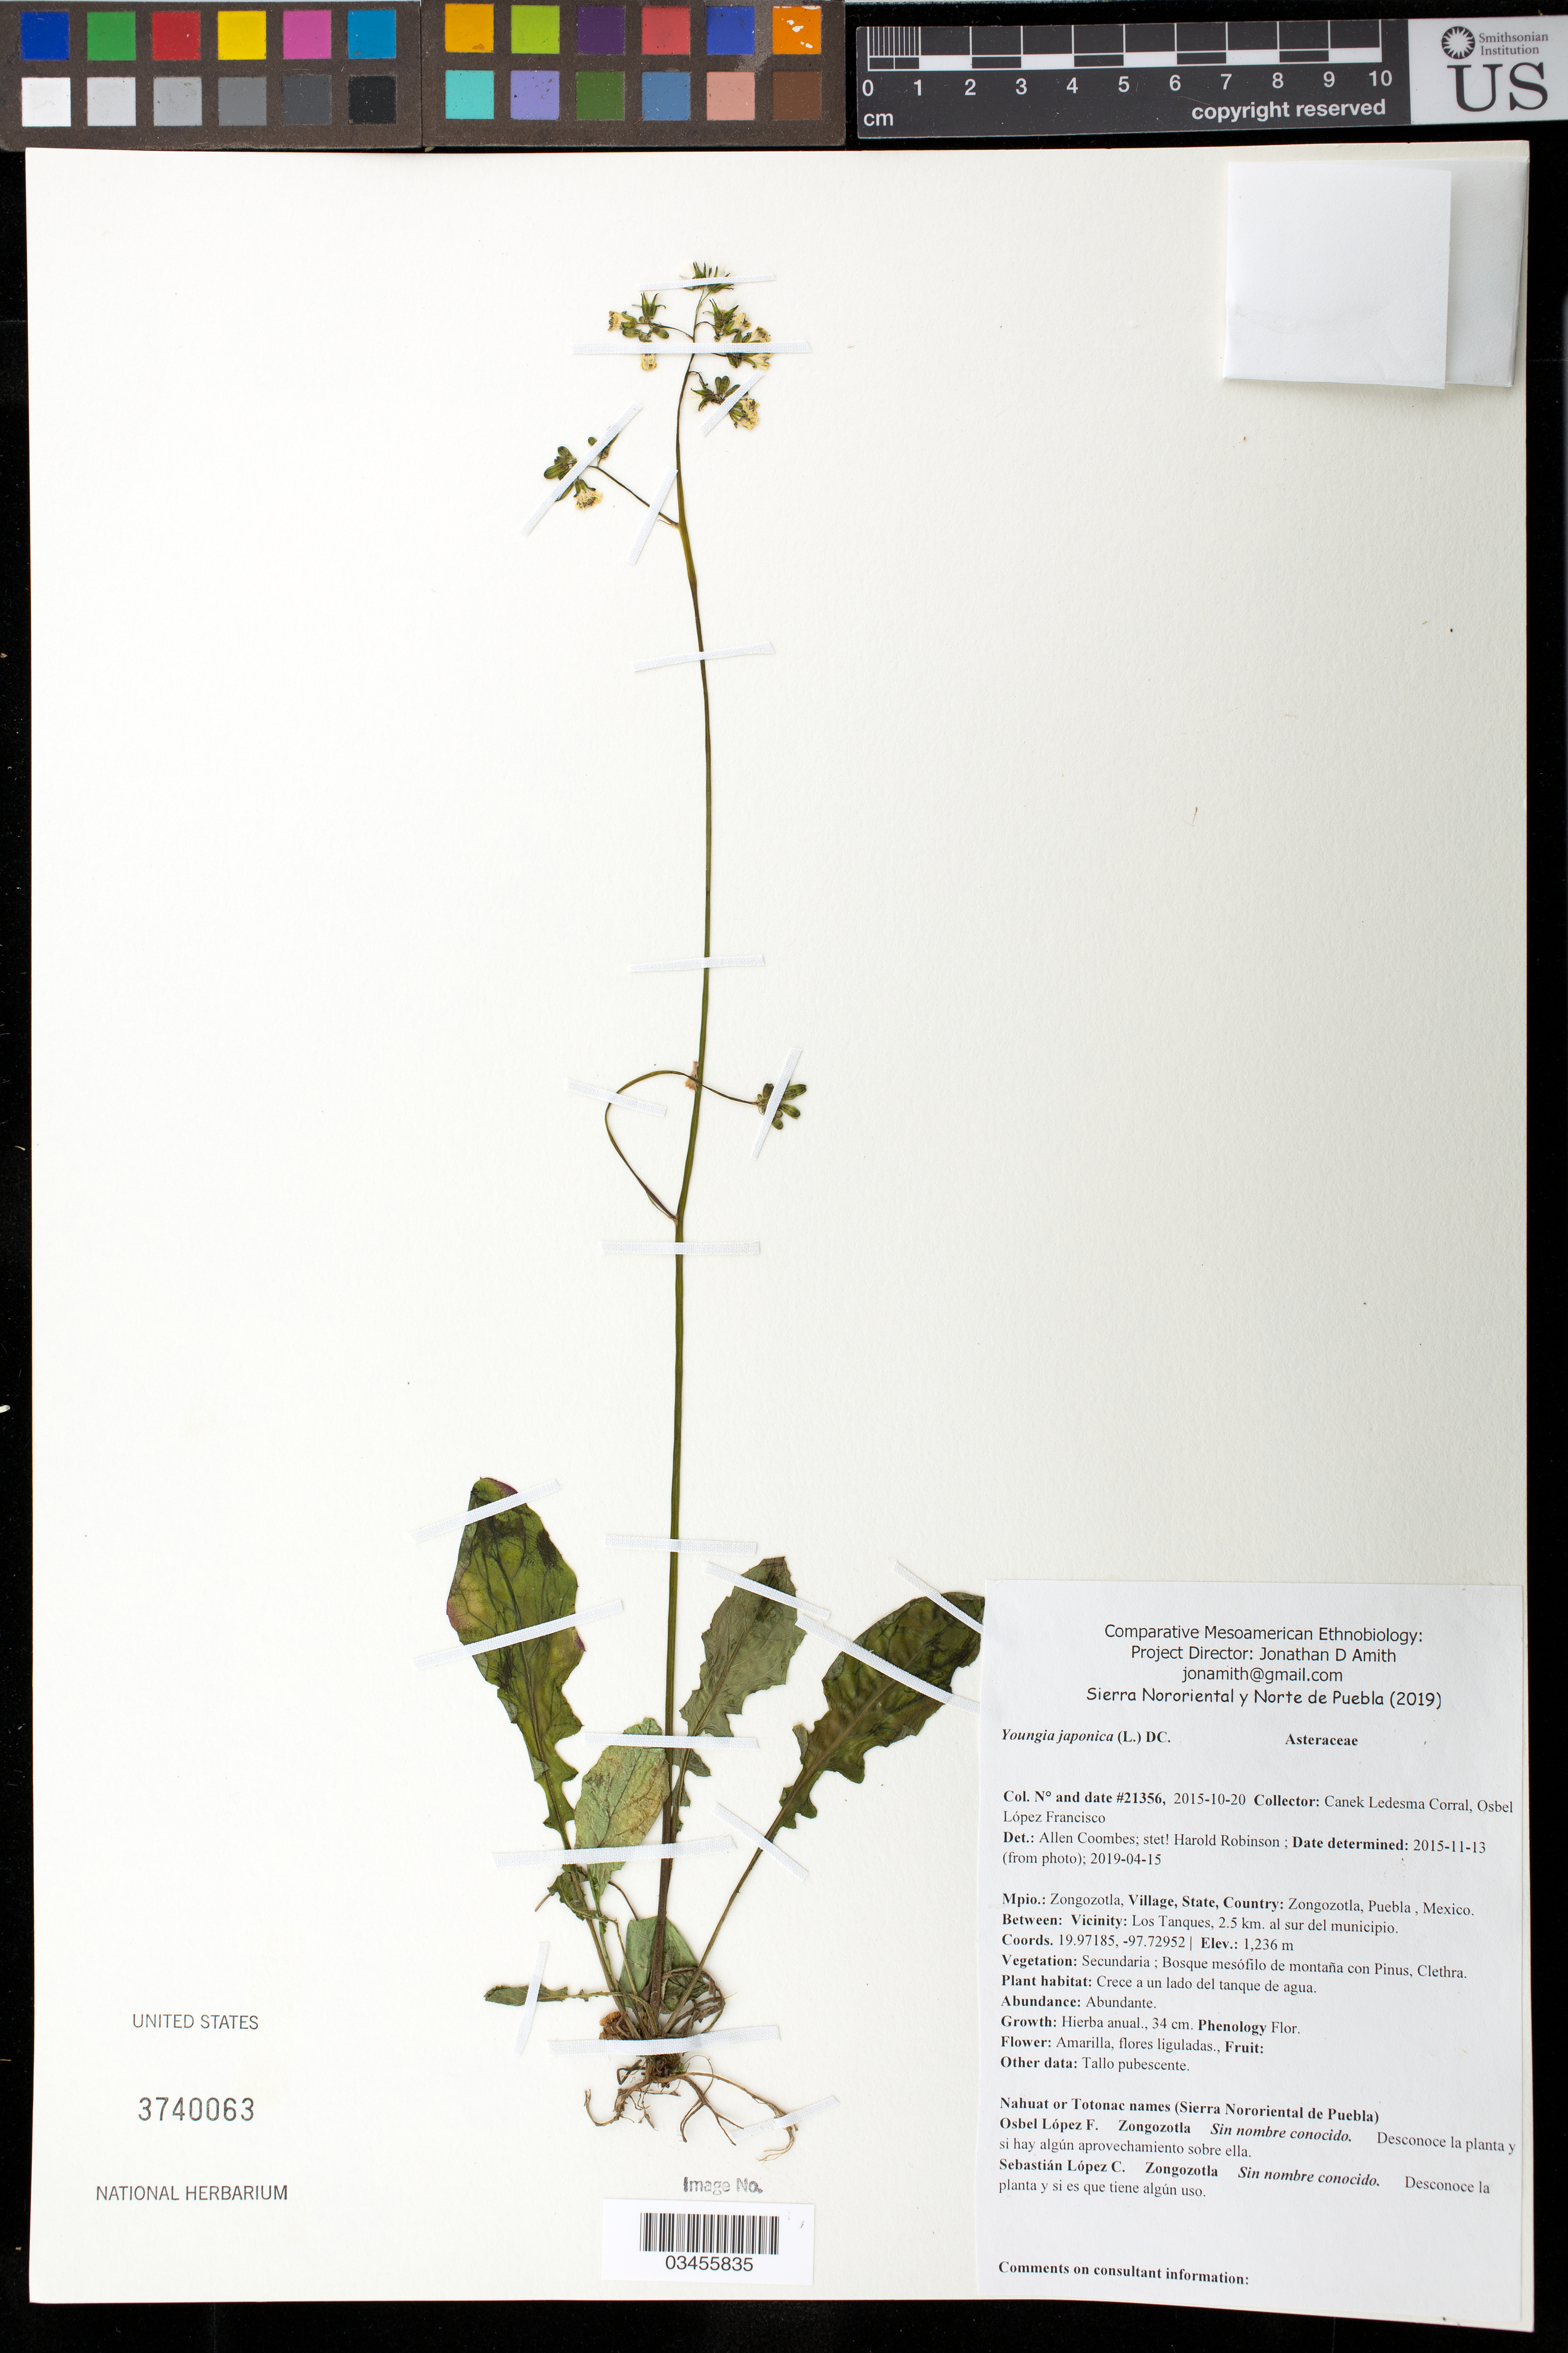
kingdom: Plantae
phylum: Tracheophyta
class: Magnoliopsida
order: Asterales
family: Asteraceae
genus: Youngia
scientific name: Youngia japonica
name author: (L.) DC.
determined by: Robinson, Harold E., (US)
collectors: Canek Ledesma C. & O. López Francisco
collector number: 21356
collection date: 2015-10-20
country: México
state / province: Puebla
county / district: Zongozotla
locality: PUEBLO: Zongozotla; LOCALIDAD EXACTA: Los Tanques, 2.5 km al sur del municipio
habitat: Bosque mesófilo de montaña con Pinus, Clethra | Crece a un lado del tanque de agua.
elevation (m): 1236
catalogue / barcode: US 3740063